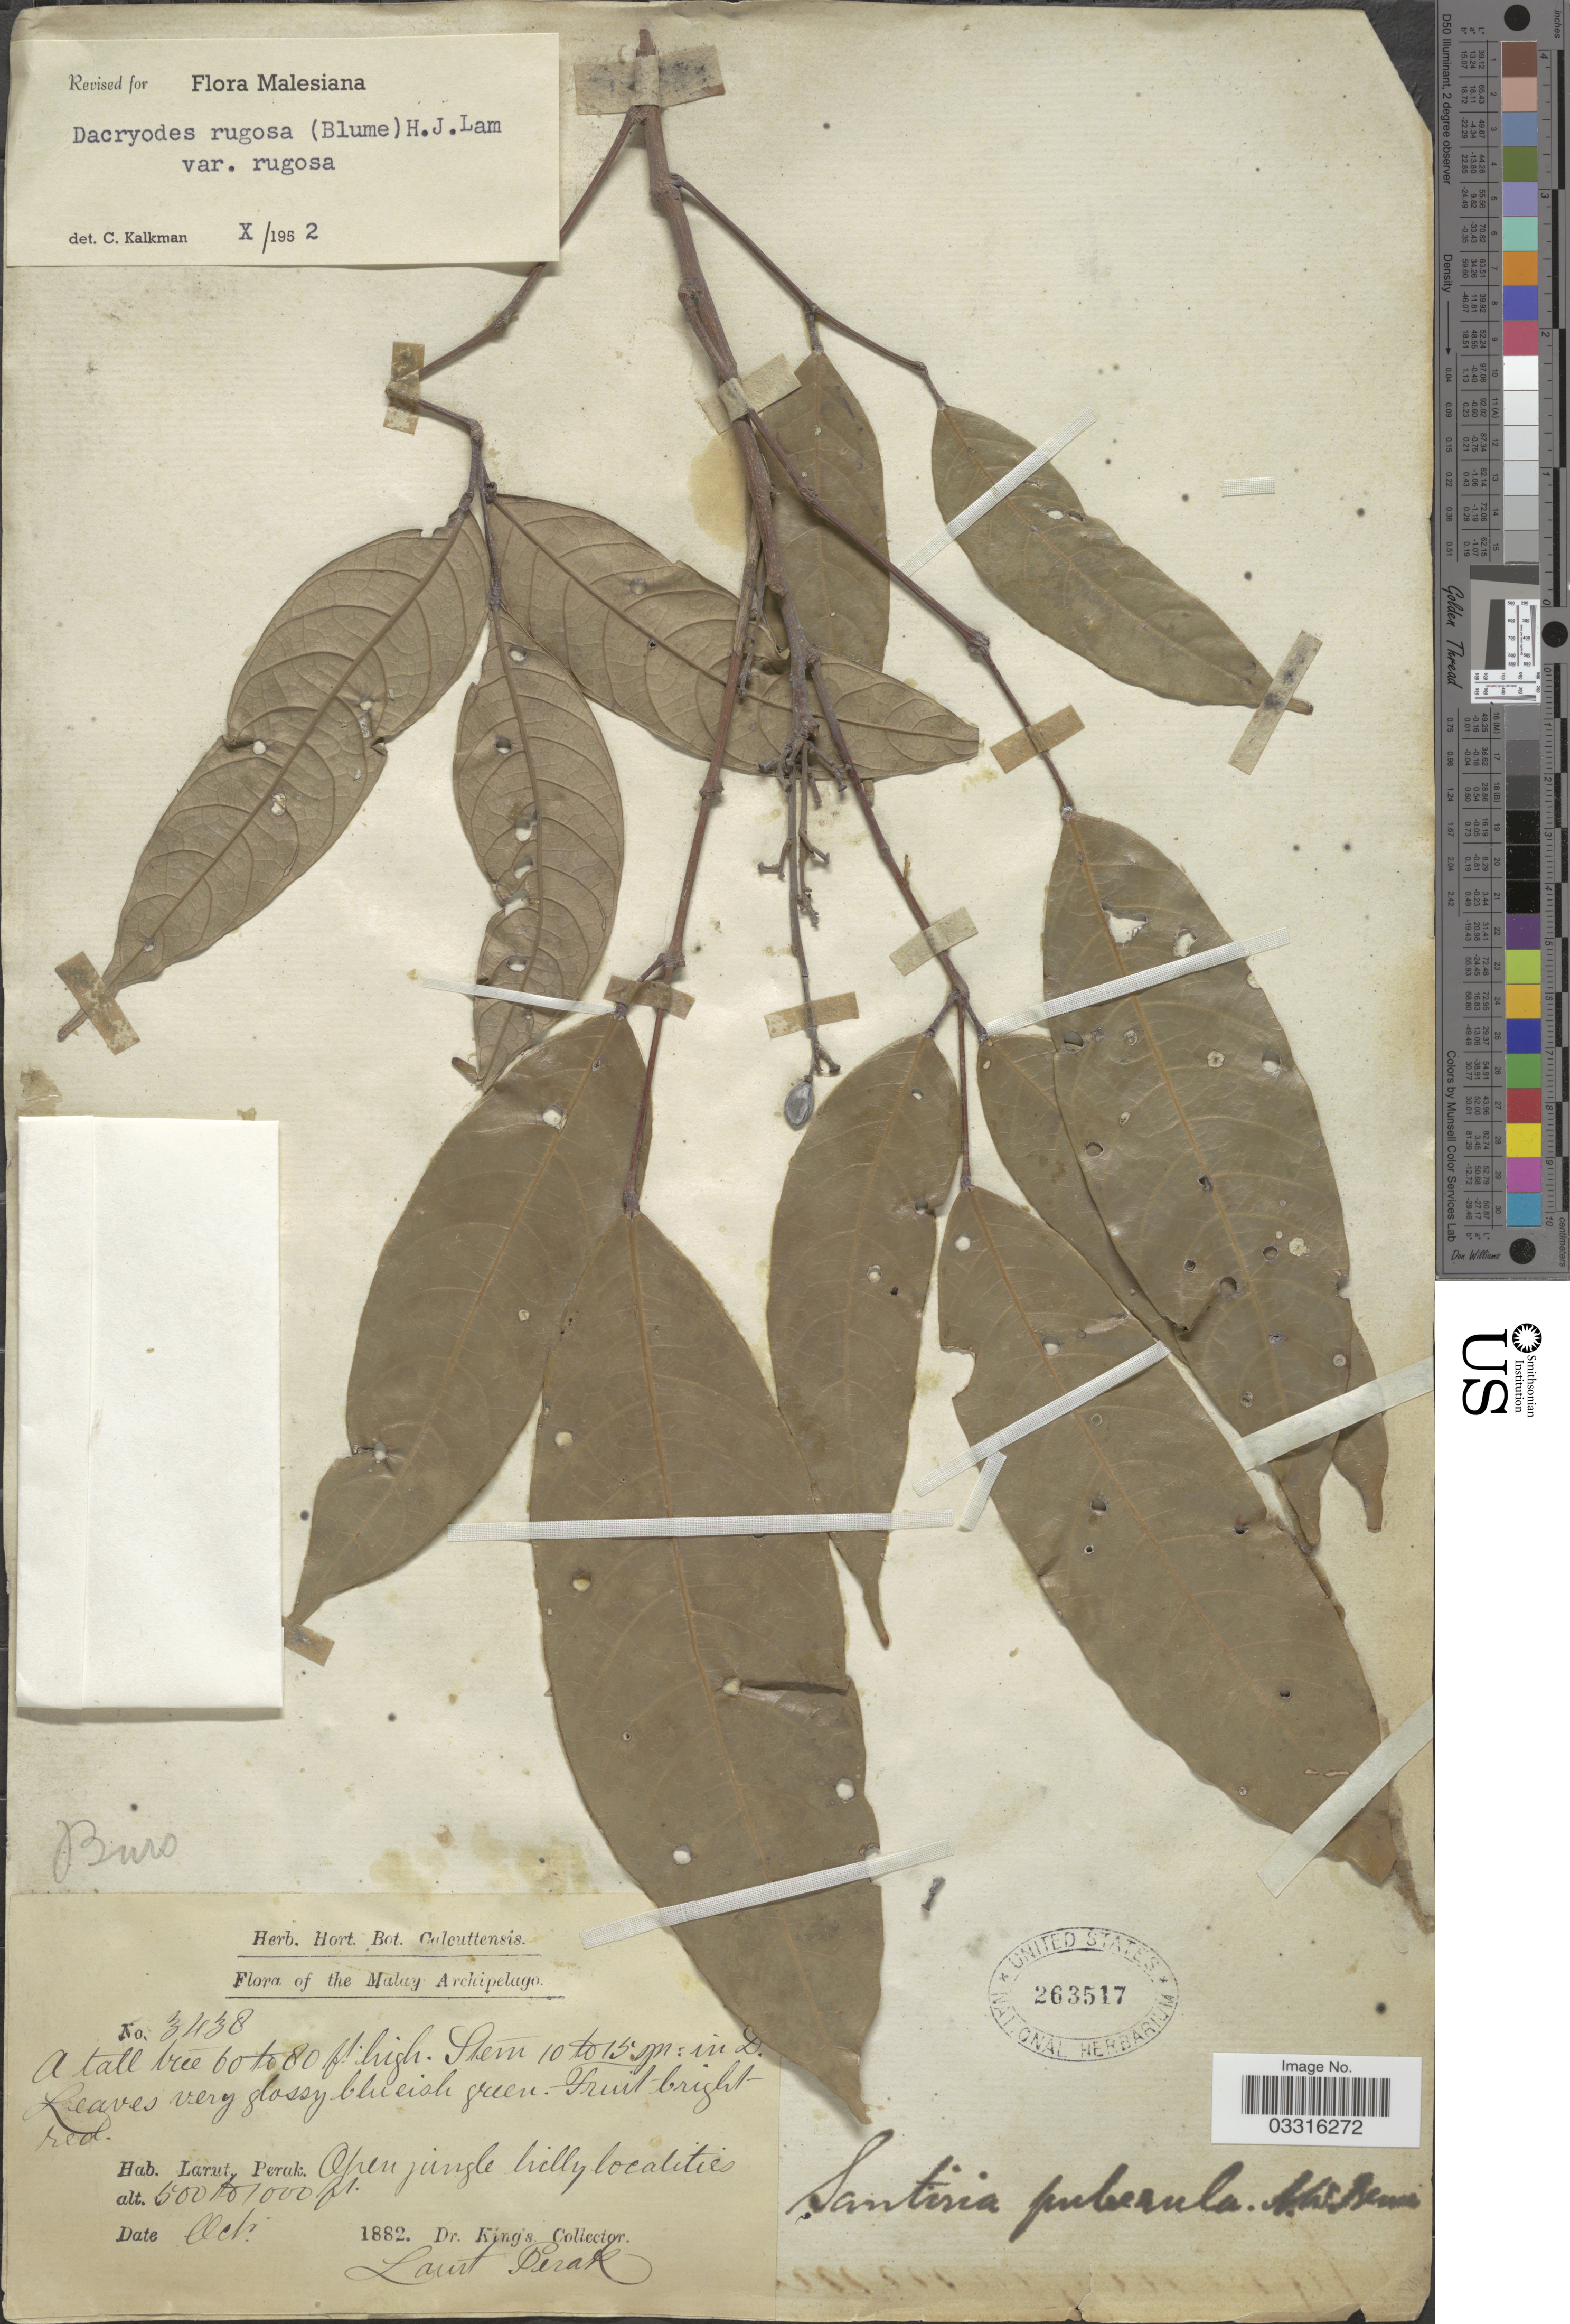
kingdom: Plantae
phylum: Tracheophyta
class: Magnoliopsida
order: Sapindales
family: Burseraceae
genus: Dacryodes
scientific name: Dacryodes rugosa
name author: (Blume) H.J. Lam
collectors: Dr. King's collector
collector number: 3438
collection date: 1882-10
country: Malaysia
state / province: Perak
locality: Malay Archipelago, Larut.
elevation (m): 152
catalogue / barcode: US 263517